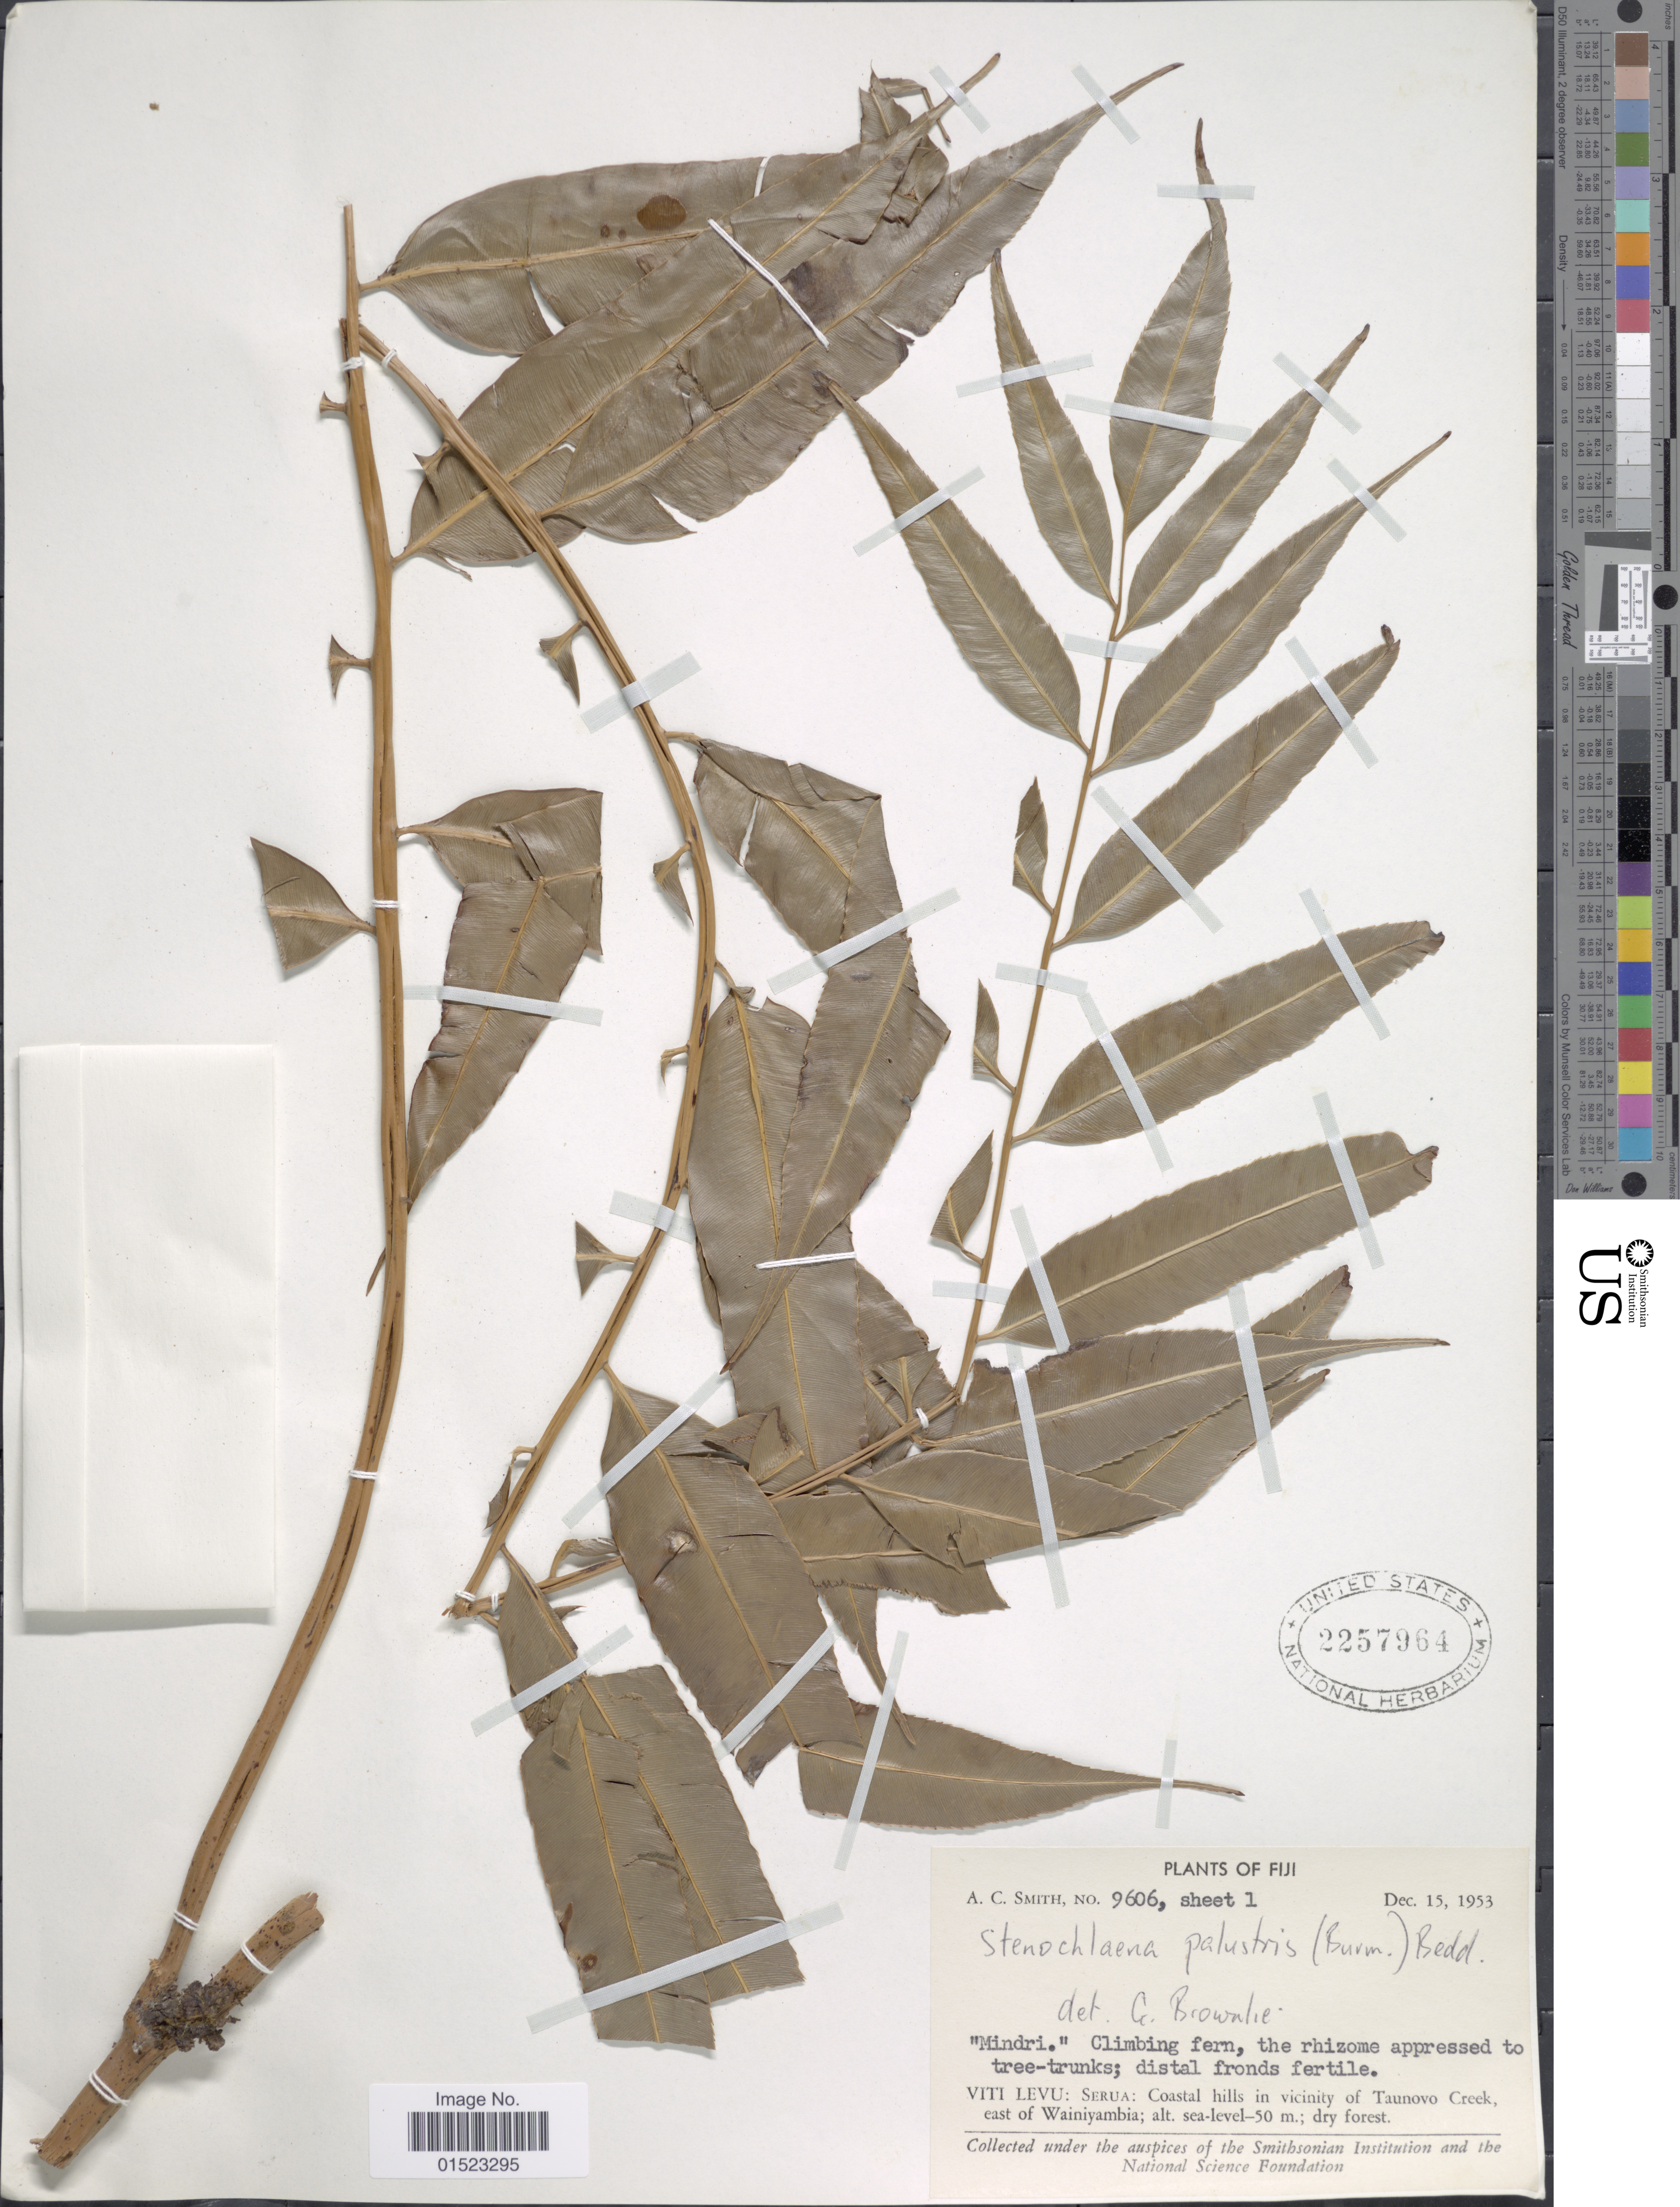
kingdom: Plantae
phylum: Tracheophyta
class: Polypodiopsida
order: Polypodiales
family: Blechnaceae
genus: Stenochlaena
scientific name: Stenochlaena palustris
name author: (Burm. f.) Bedd.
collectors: A. C. Smith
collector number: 9606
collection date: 1953-12-15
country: Fiji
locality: Viti Levu, Serua, Coastal hills in vicinity of Taunovo Creek, east of Wainiyambia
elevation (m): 50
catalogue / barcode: US 2257964